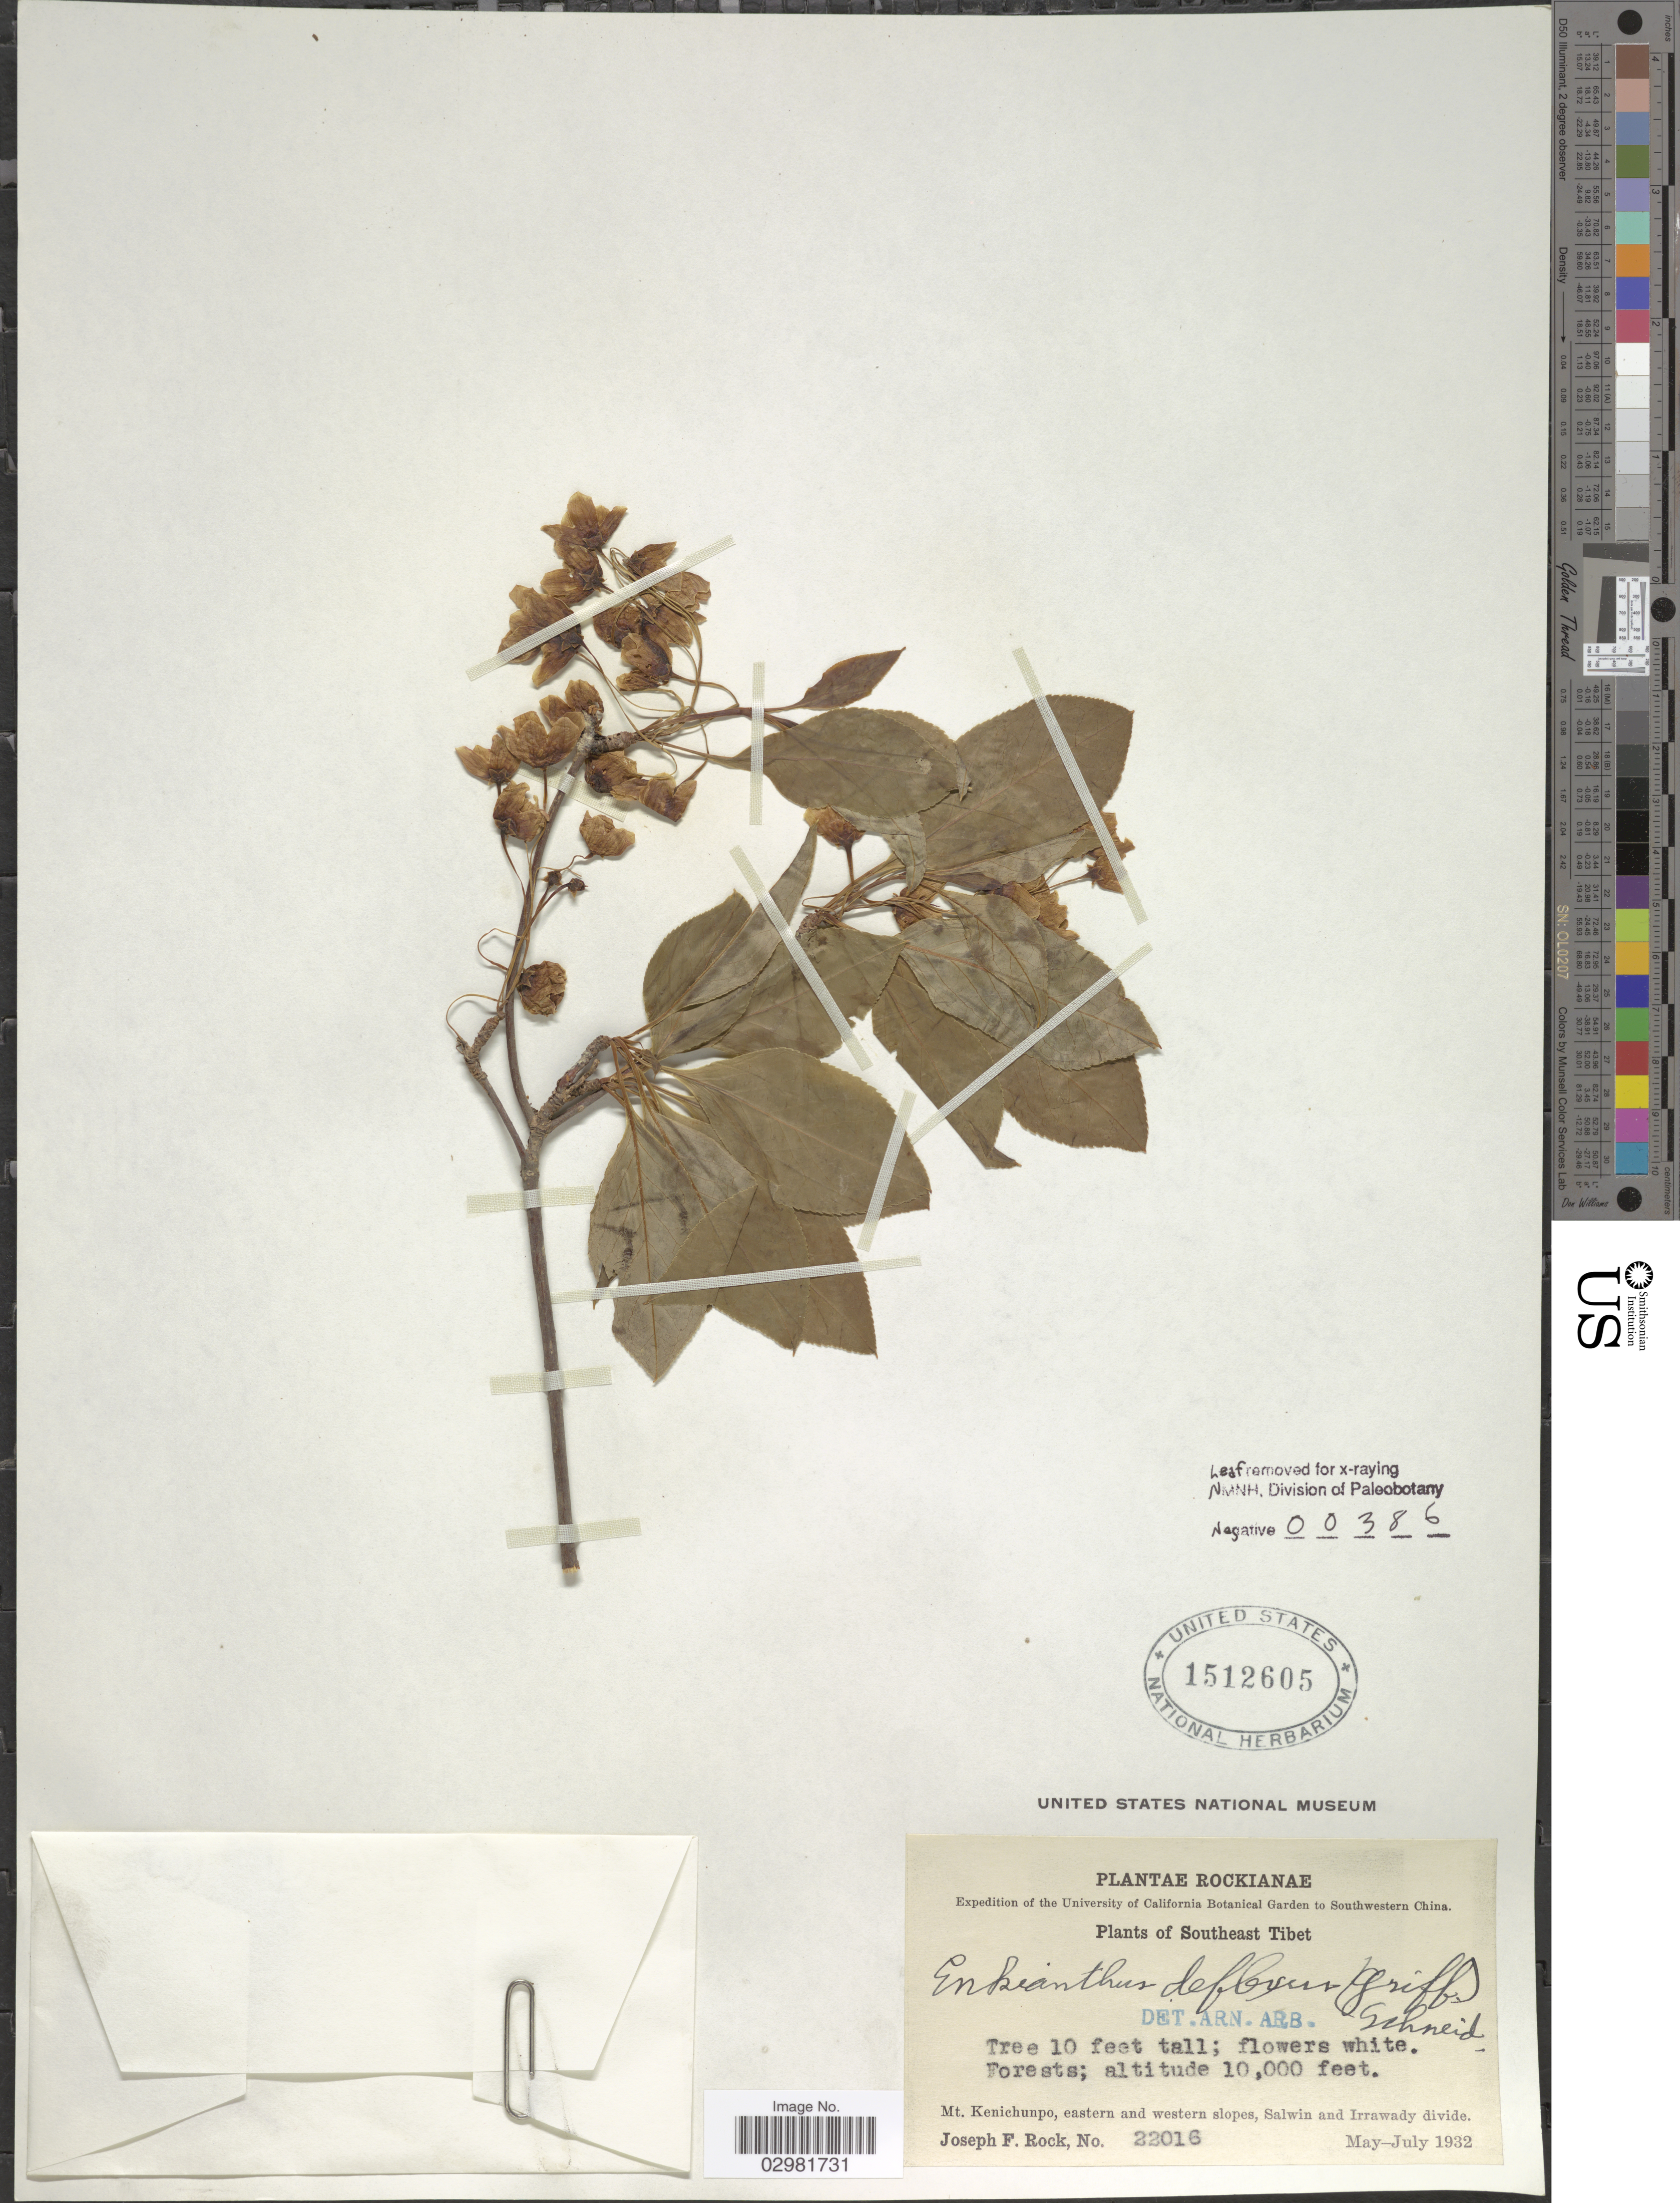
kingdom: Plantae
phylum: Tracheophyta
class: Magnoliopsida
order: Ericales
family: Ericaceae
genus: Enkianthus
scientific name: Enkianthus deflexus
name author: (Griff.) C.K. Schneid.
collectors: J. F. Rock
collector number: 22016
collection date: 1932-05/1932-07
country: China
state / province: Xizang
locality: Southwestern China. Southeast Tibet. Mt. Kenichunpo, eastern and western slopes, Salwin and Irrawady divide.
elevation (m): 3048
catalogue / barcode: US 1512605